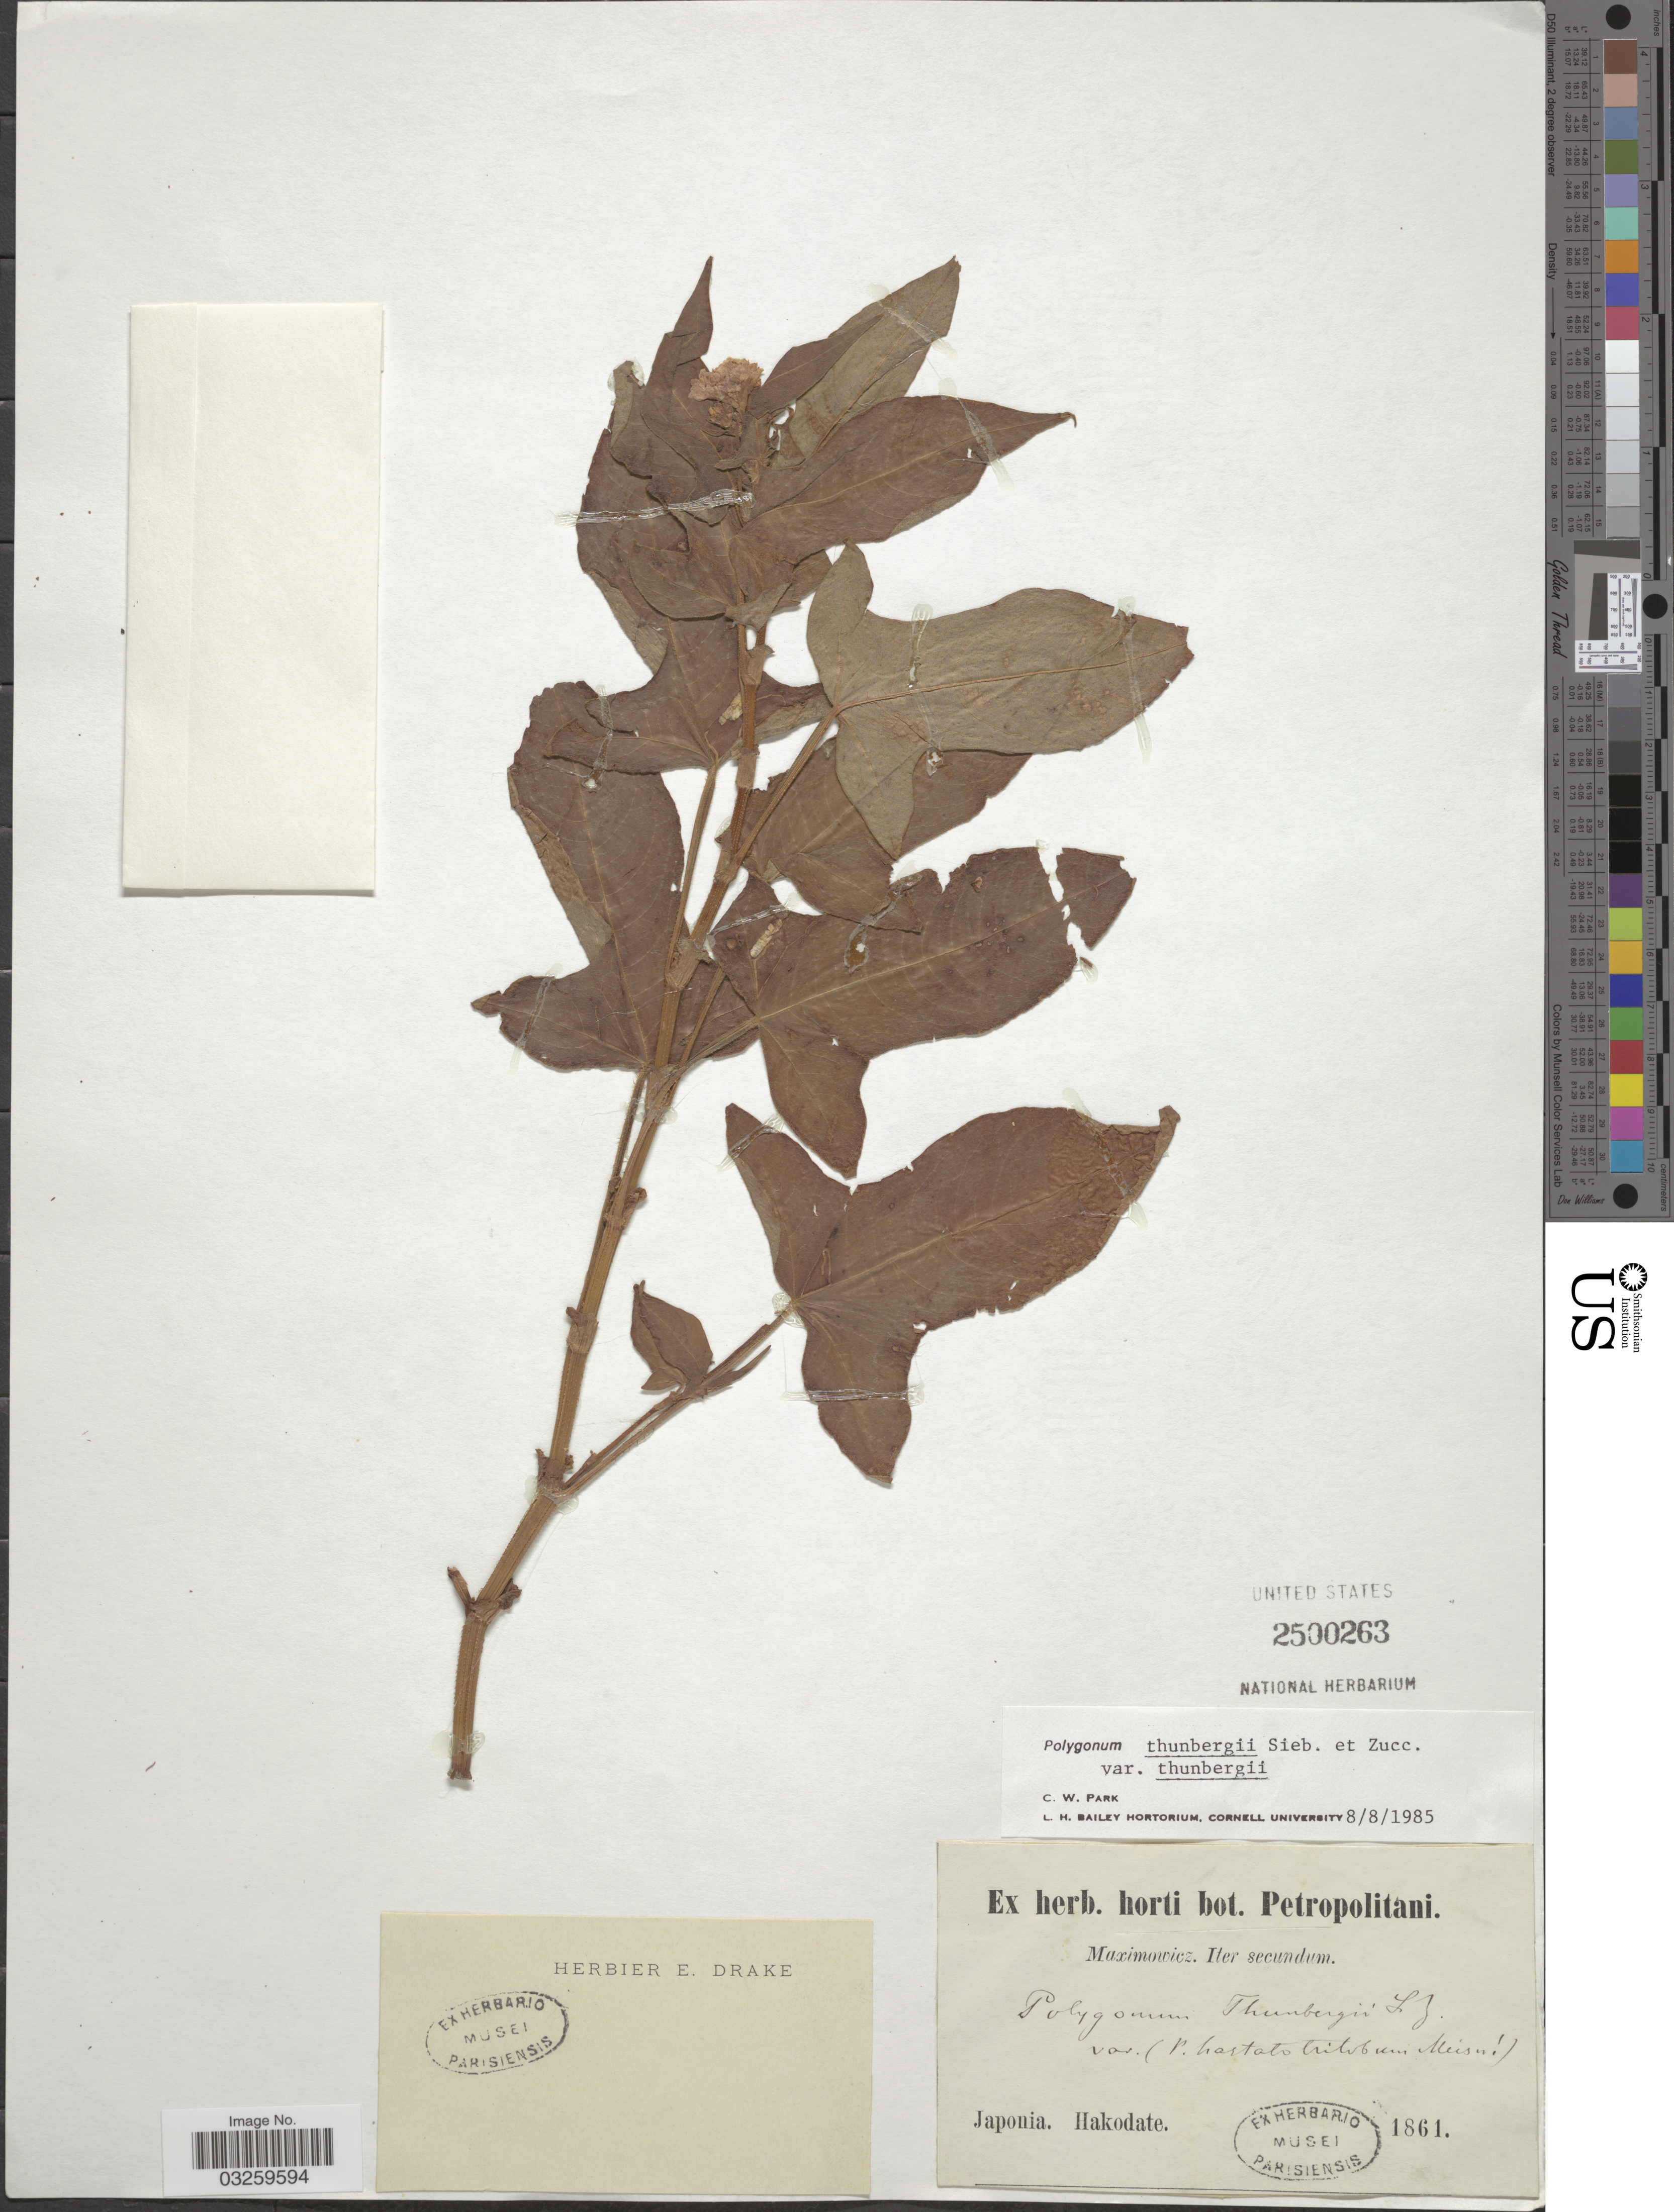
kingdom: Plantae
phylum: Tracheophyta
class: Magnoliopsida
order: Caryophyllales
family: Polygonaceae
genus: Polygonum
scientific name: Polygonum thunbergii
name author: Siebold & Zucc.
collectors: Maximowicz, --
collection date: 1861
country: Japan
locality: Iter secundum, Japonia. Hakodate.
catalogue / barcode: US 2500263